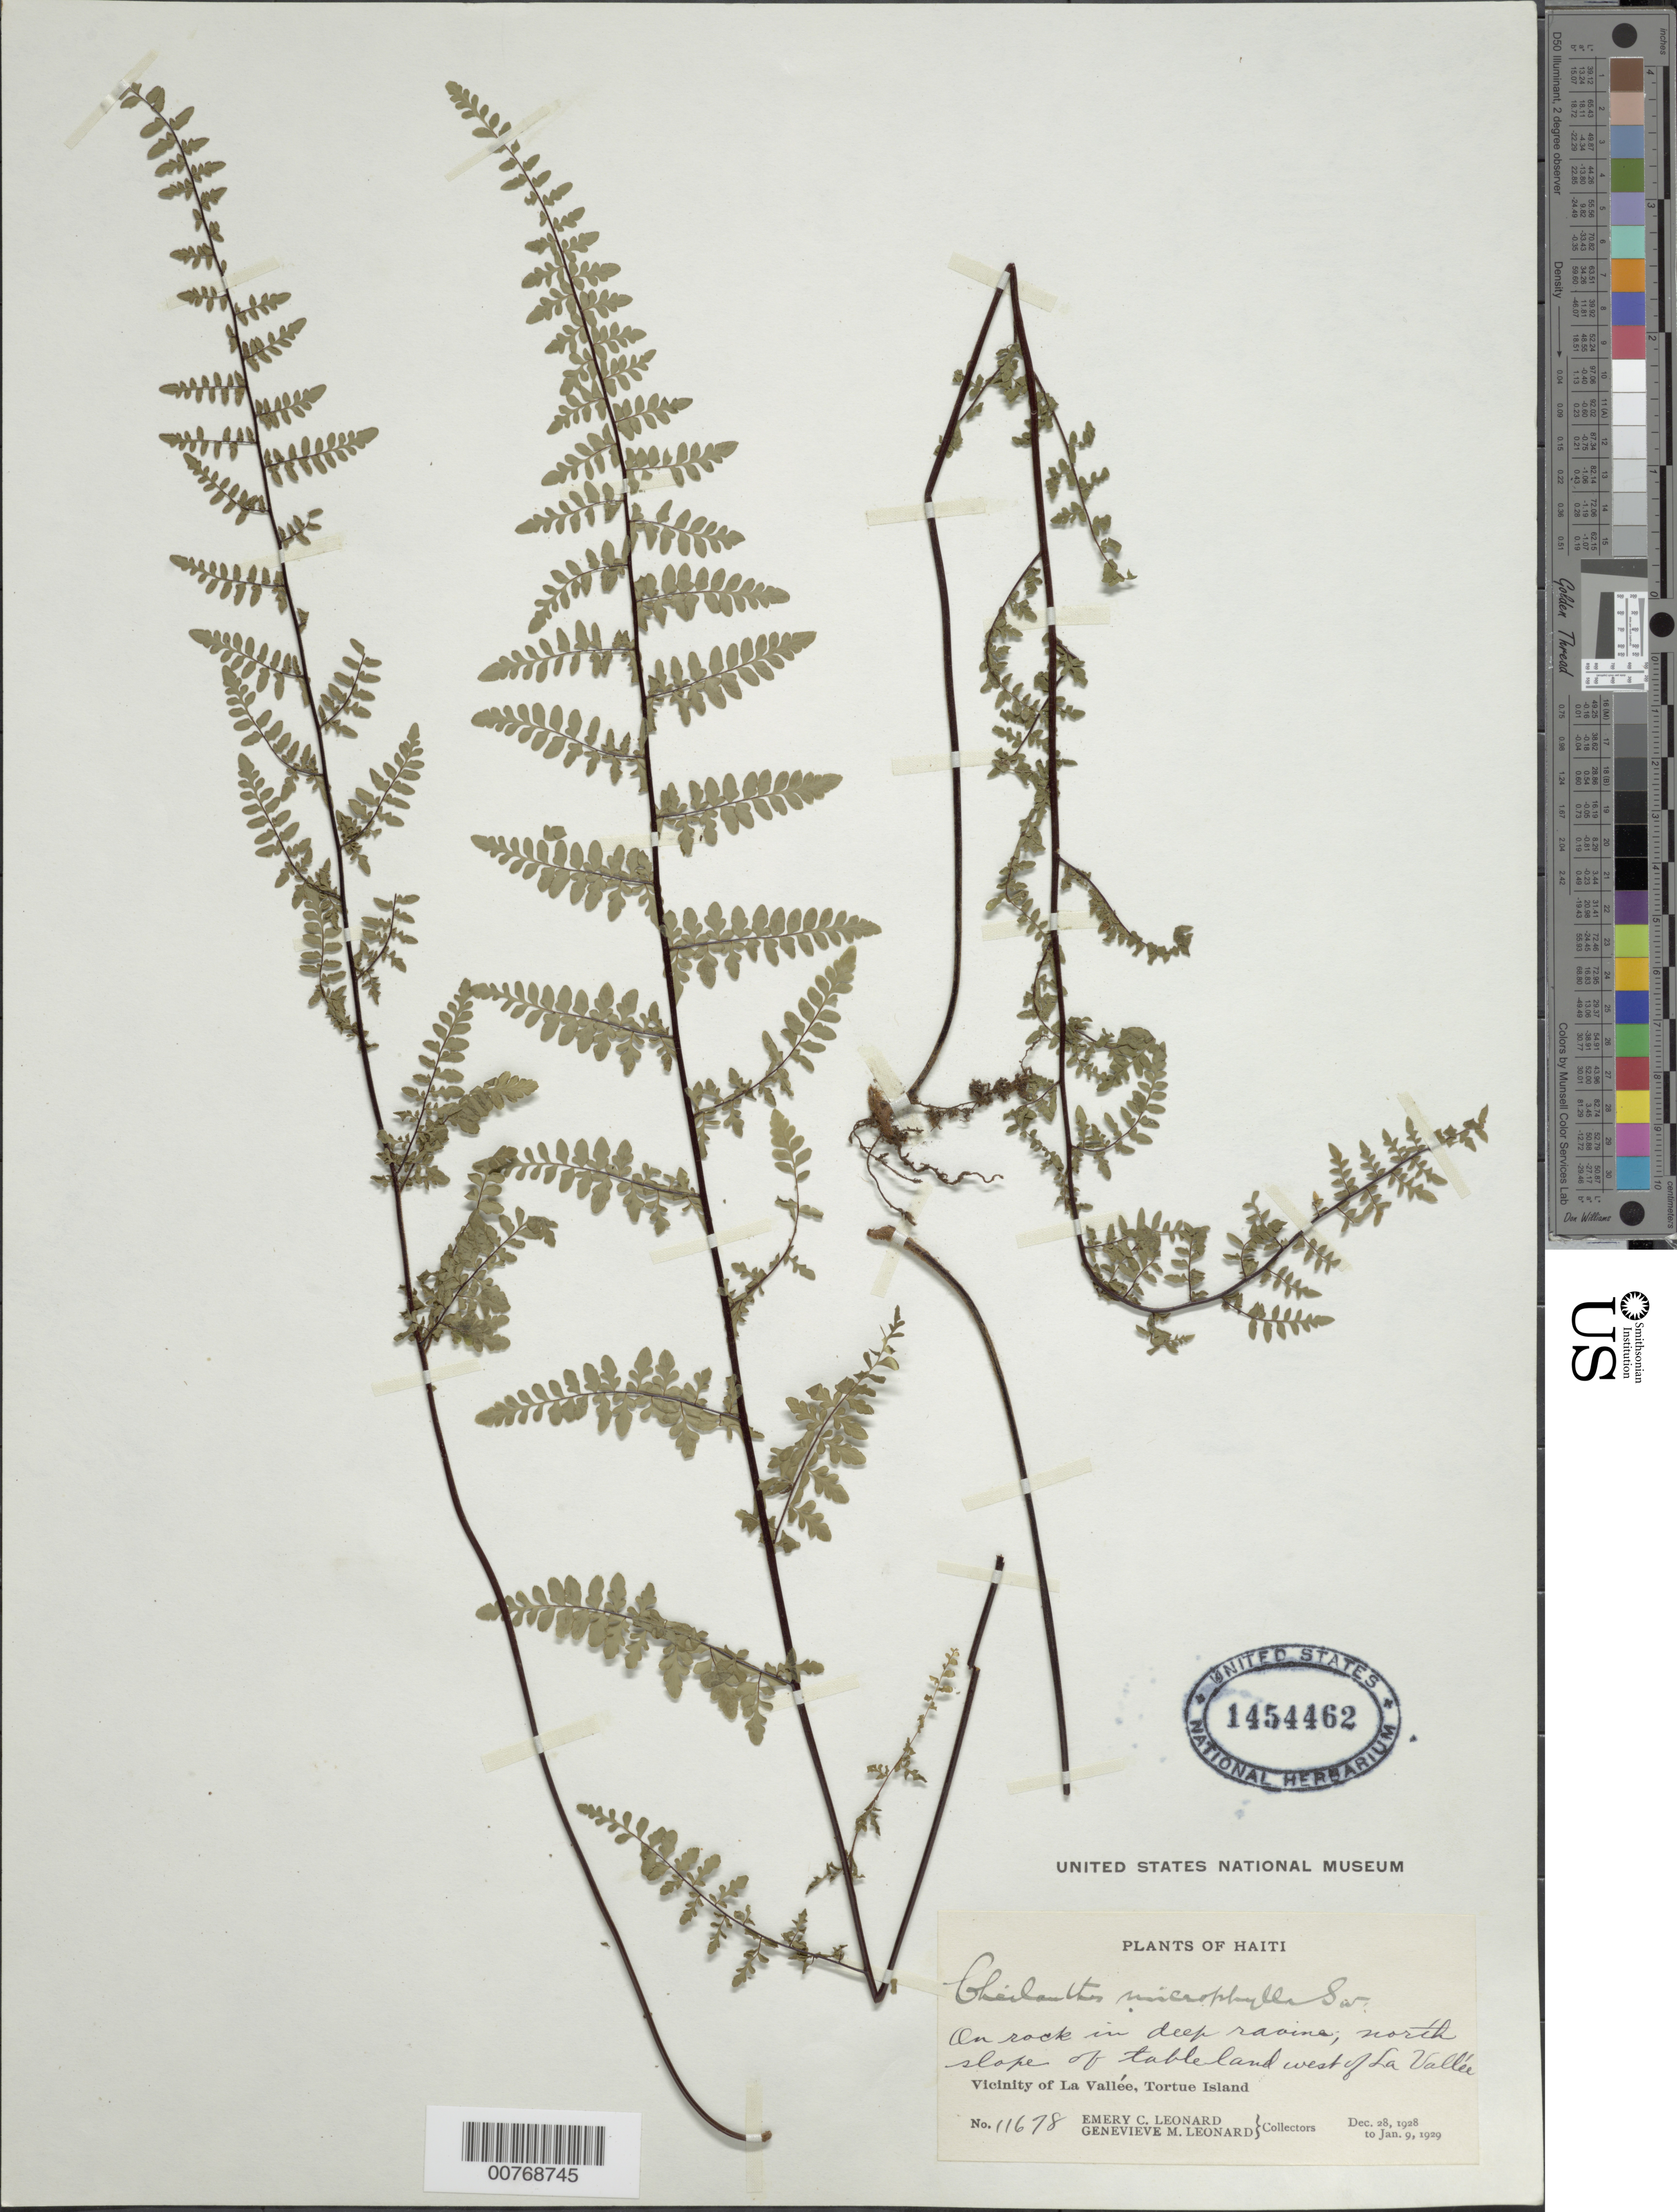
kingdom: Plantae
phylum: Tracheophyta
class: Polypodiopsida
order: Polypodiales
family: Pteridaceae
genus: Myriopteris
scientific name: Myriopteris microphylla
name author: (Sw.) Grusz & Windham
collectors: E. C. Leonard & G. M. Leonard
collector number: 11678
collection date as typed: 28 Dec 1929 09 Jan 1929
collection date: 1929-01-09/1929-12-28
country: Haiti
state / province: Nord-Óuest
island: Île de la Tortue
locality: Vicinity of La Vallée, Tortue Island, north slope of tableland west of La Vallée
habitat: On rock in deep ravine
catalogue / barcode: US 1454462